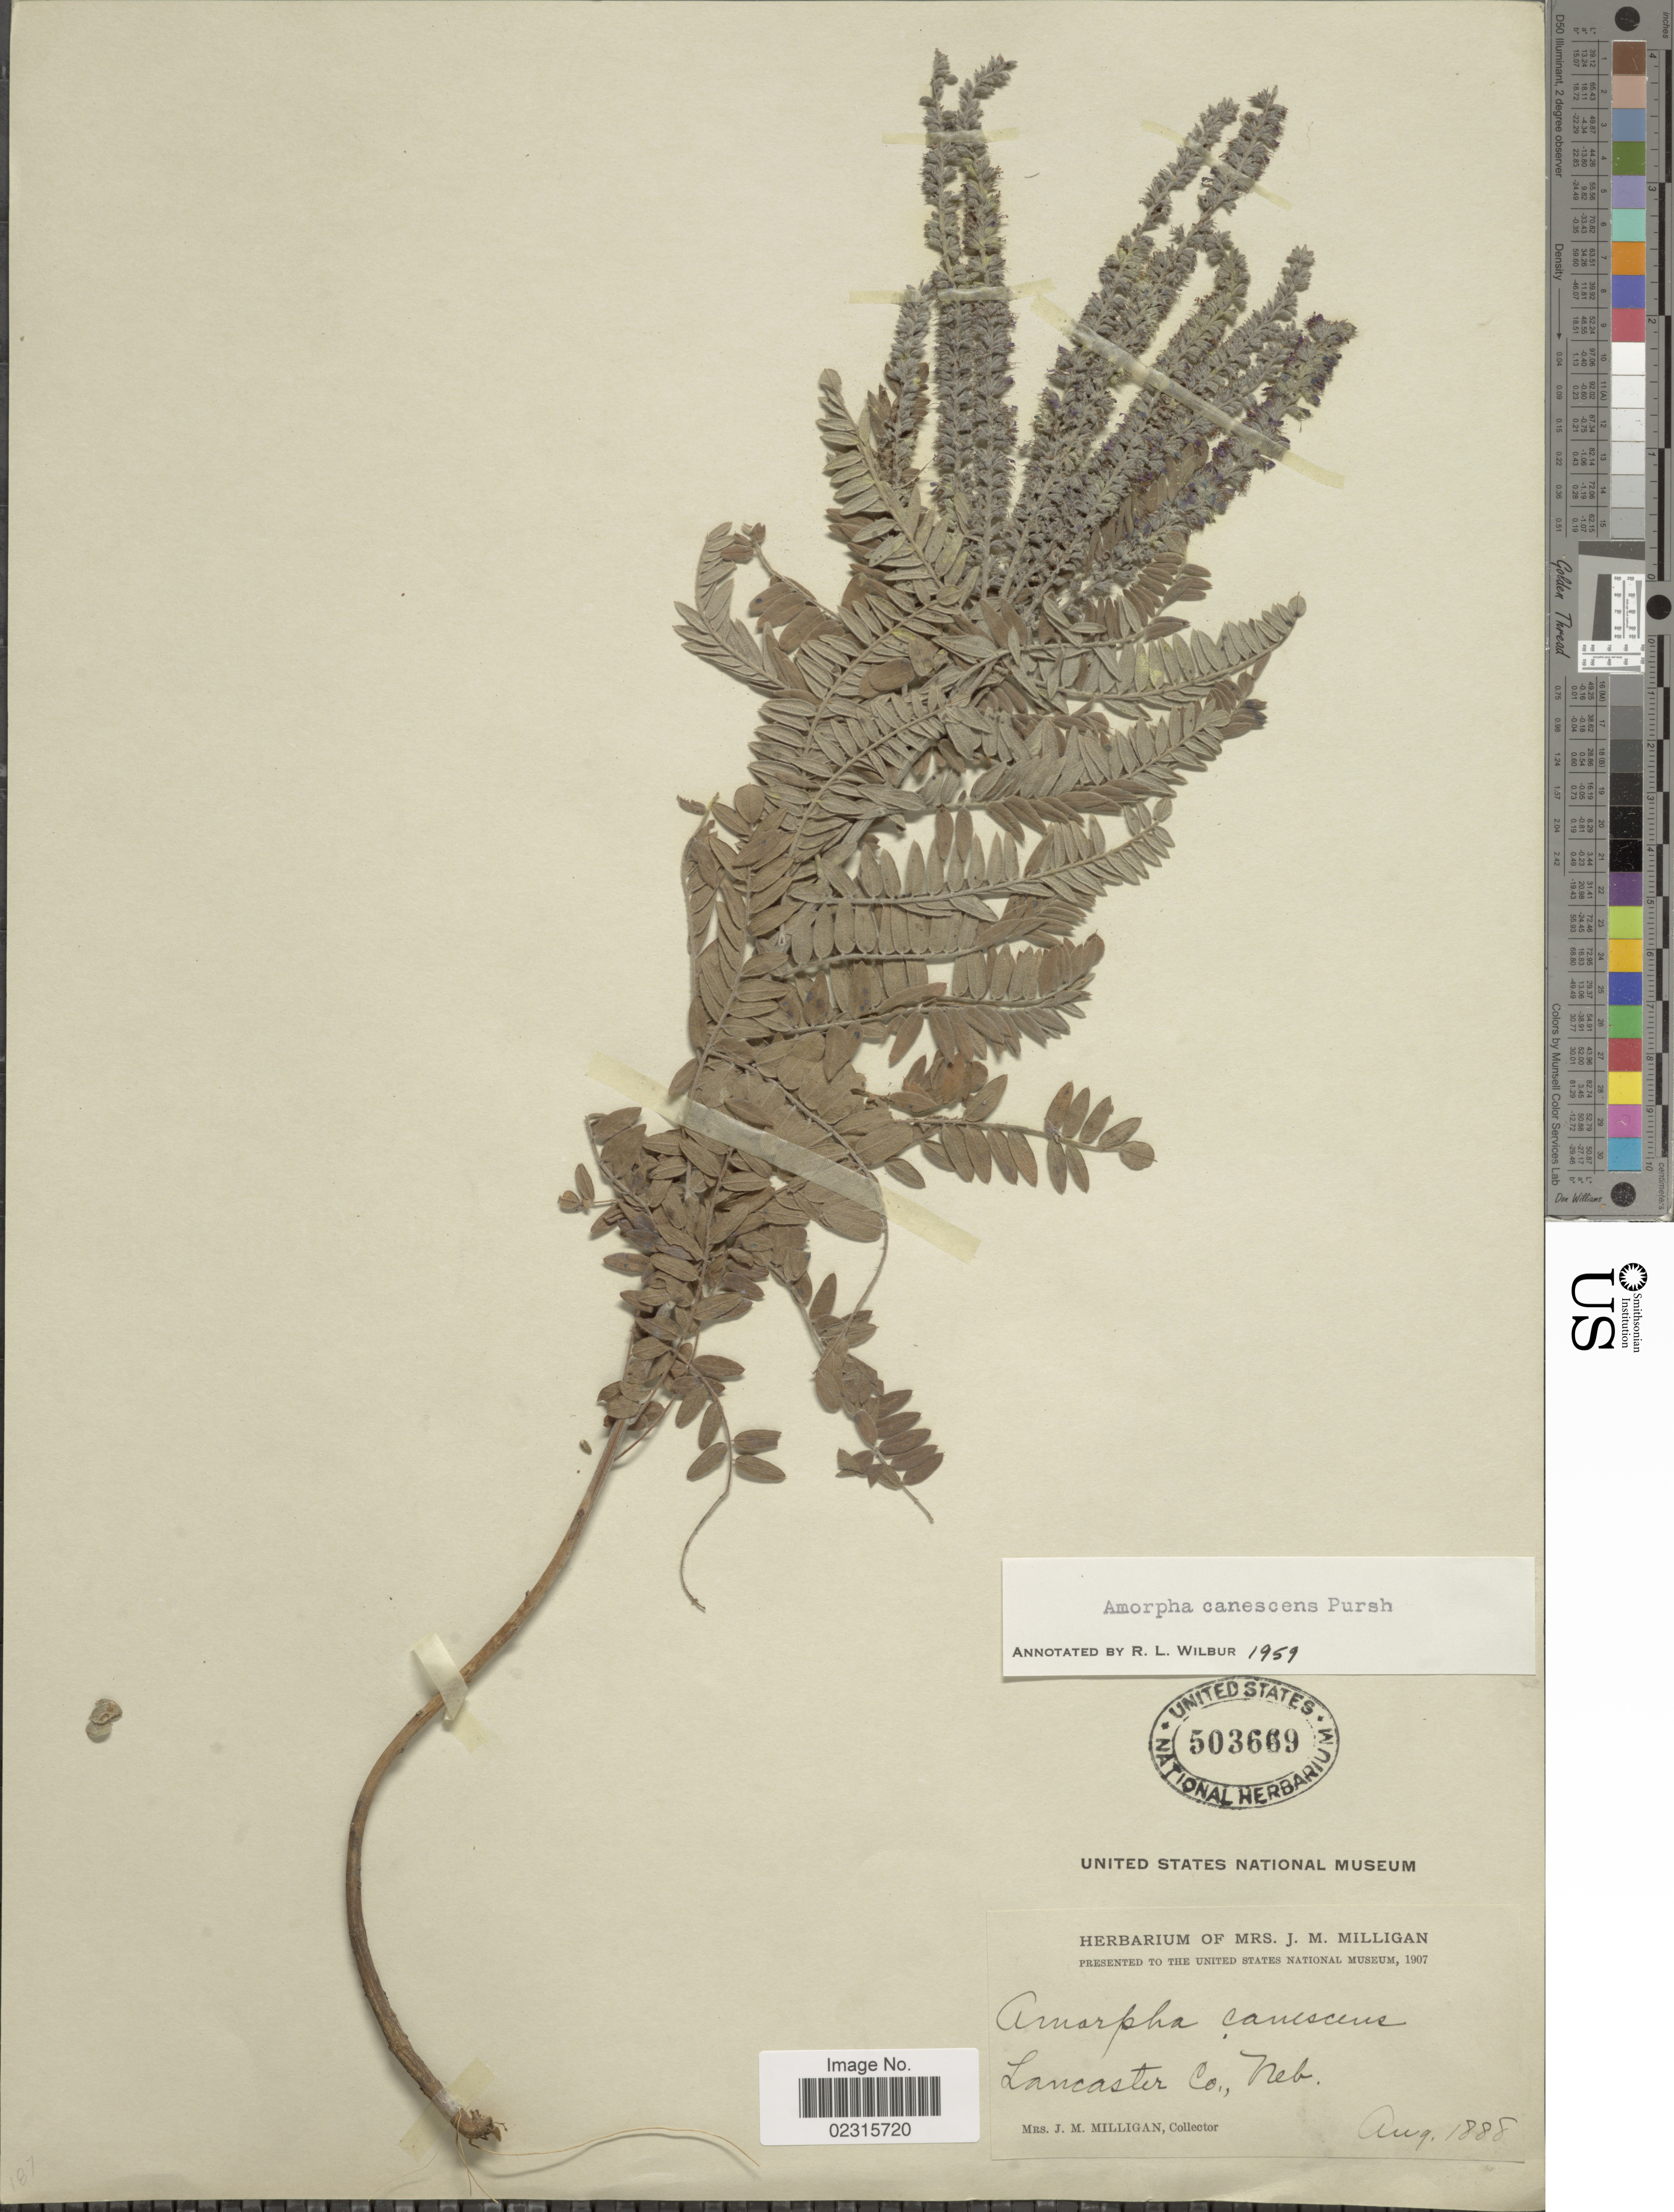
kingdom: Plantae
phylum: Tracheophyta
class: Magnoliopsida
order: Fabales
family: Fabaceae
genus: Amorpha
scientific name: Amorpha canescens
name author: Pursh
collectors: J. Milligan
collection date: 1888-08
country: United States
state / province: Nebraska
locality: Lancaster Co., Nebr.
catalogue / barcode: US 503669